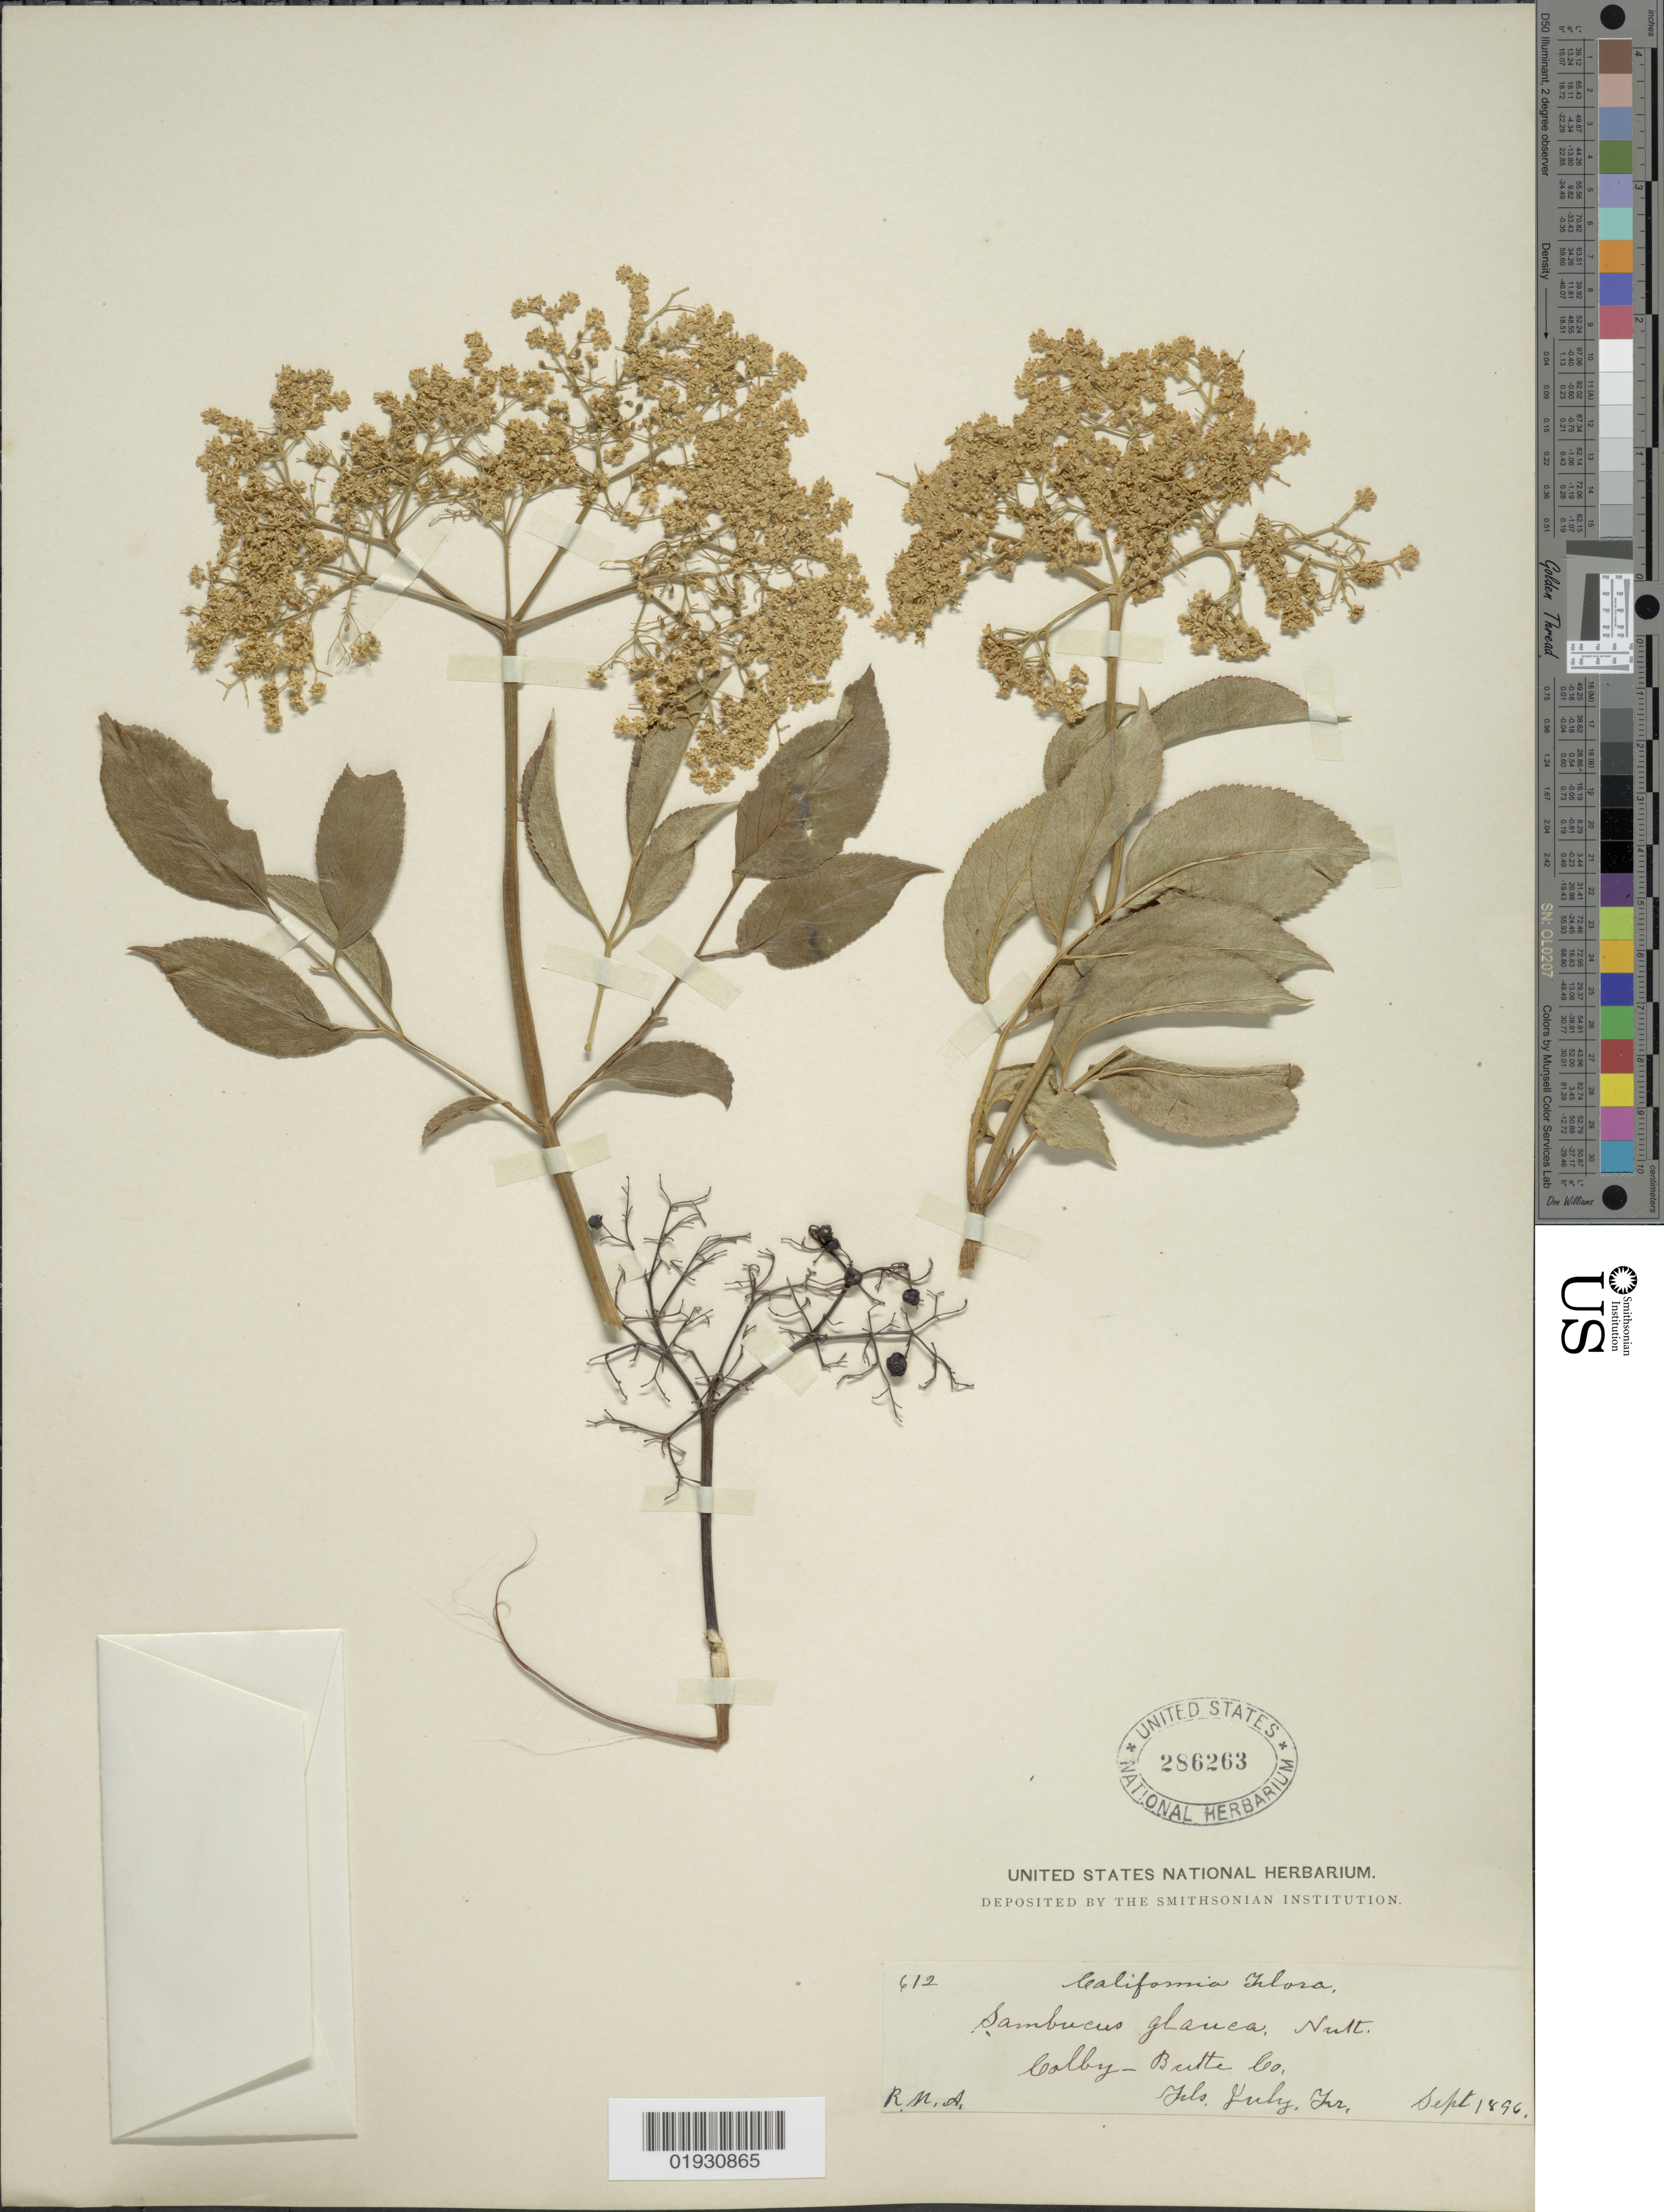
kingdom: Plantae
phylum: Tracheophyta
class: Magnoliopsida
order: Dipsacales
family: Viburnaceae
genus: Sambucus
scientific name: Sambucus cerulea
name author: Raf.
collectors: R. Austin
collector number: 612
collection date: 1896-07/1896-09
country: United States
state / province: California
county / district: Butte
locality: Colby - Butte Co.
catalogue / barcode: US 286263